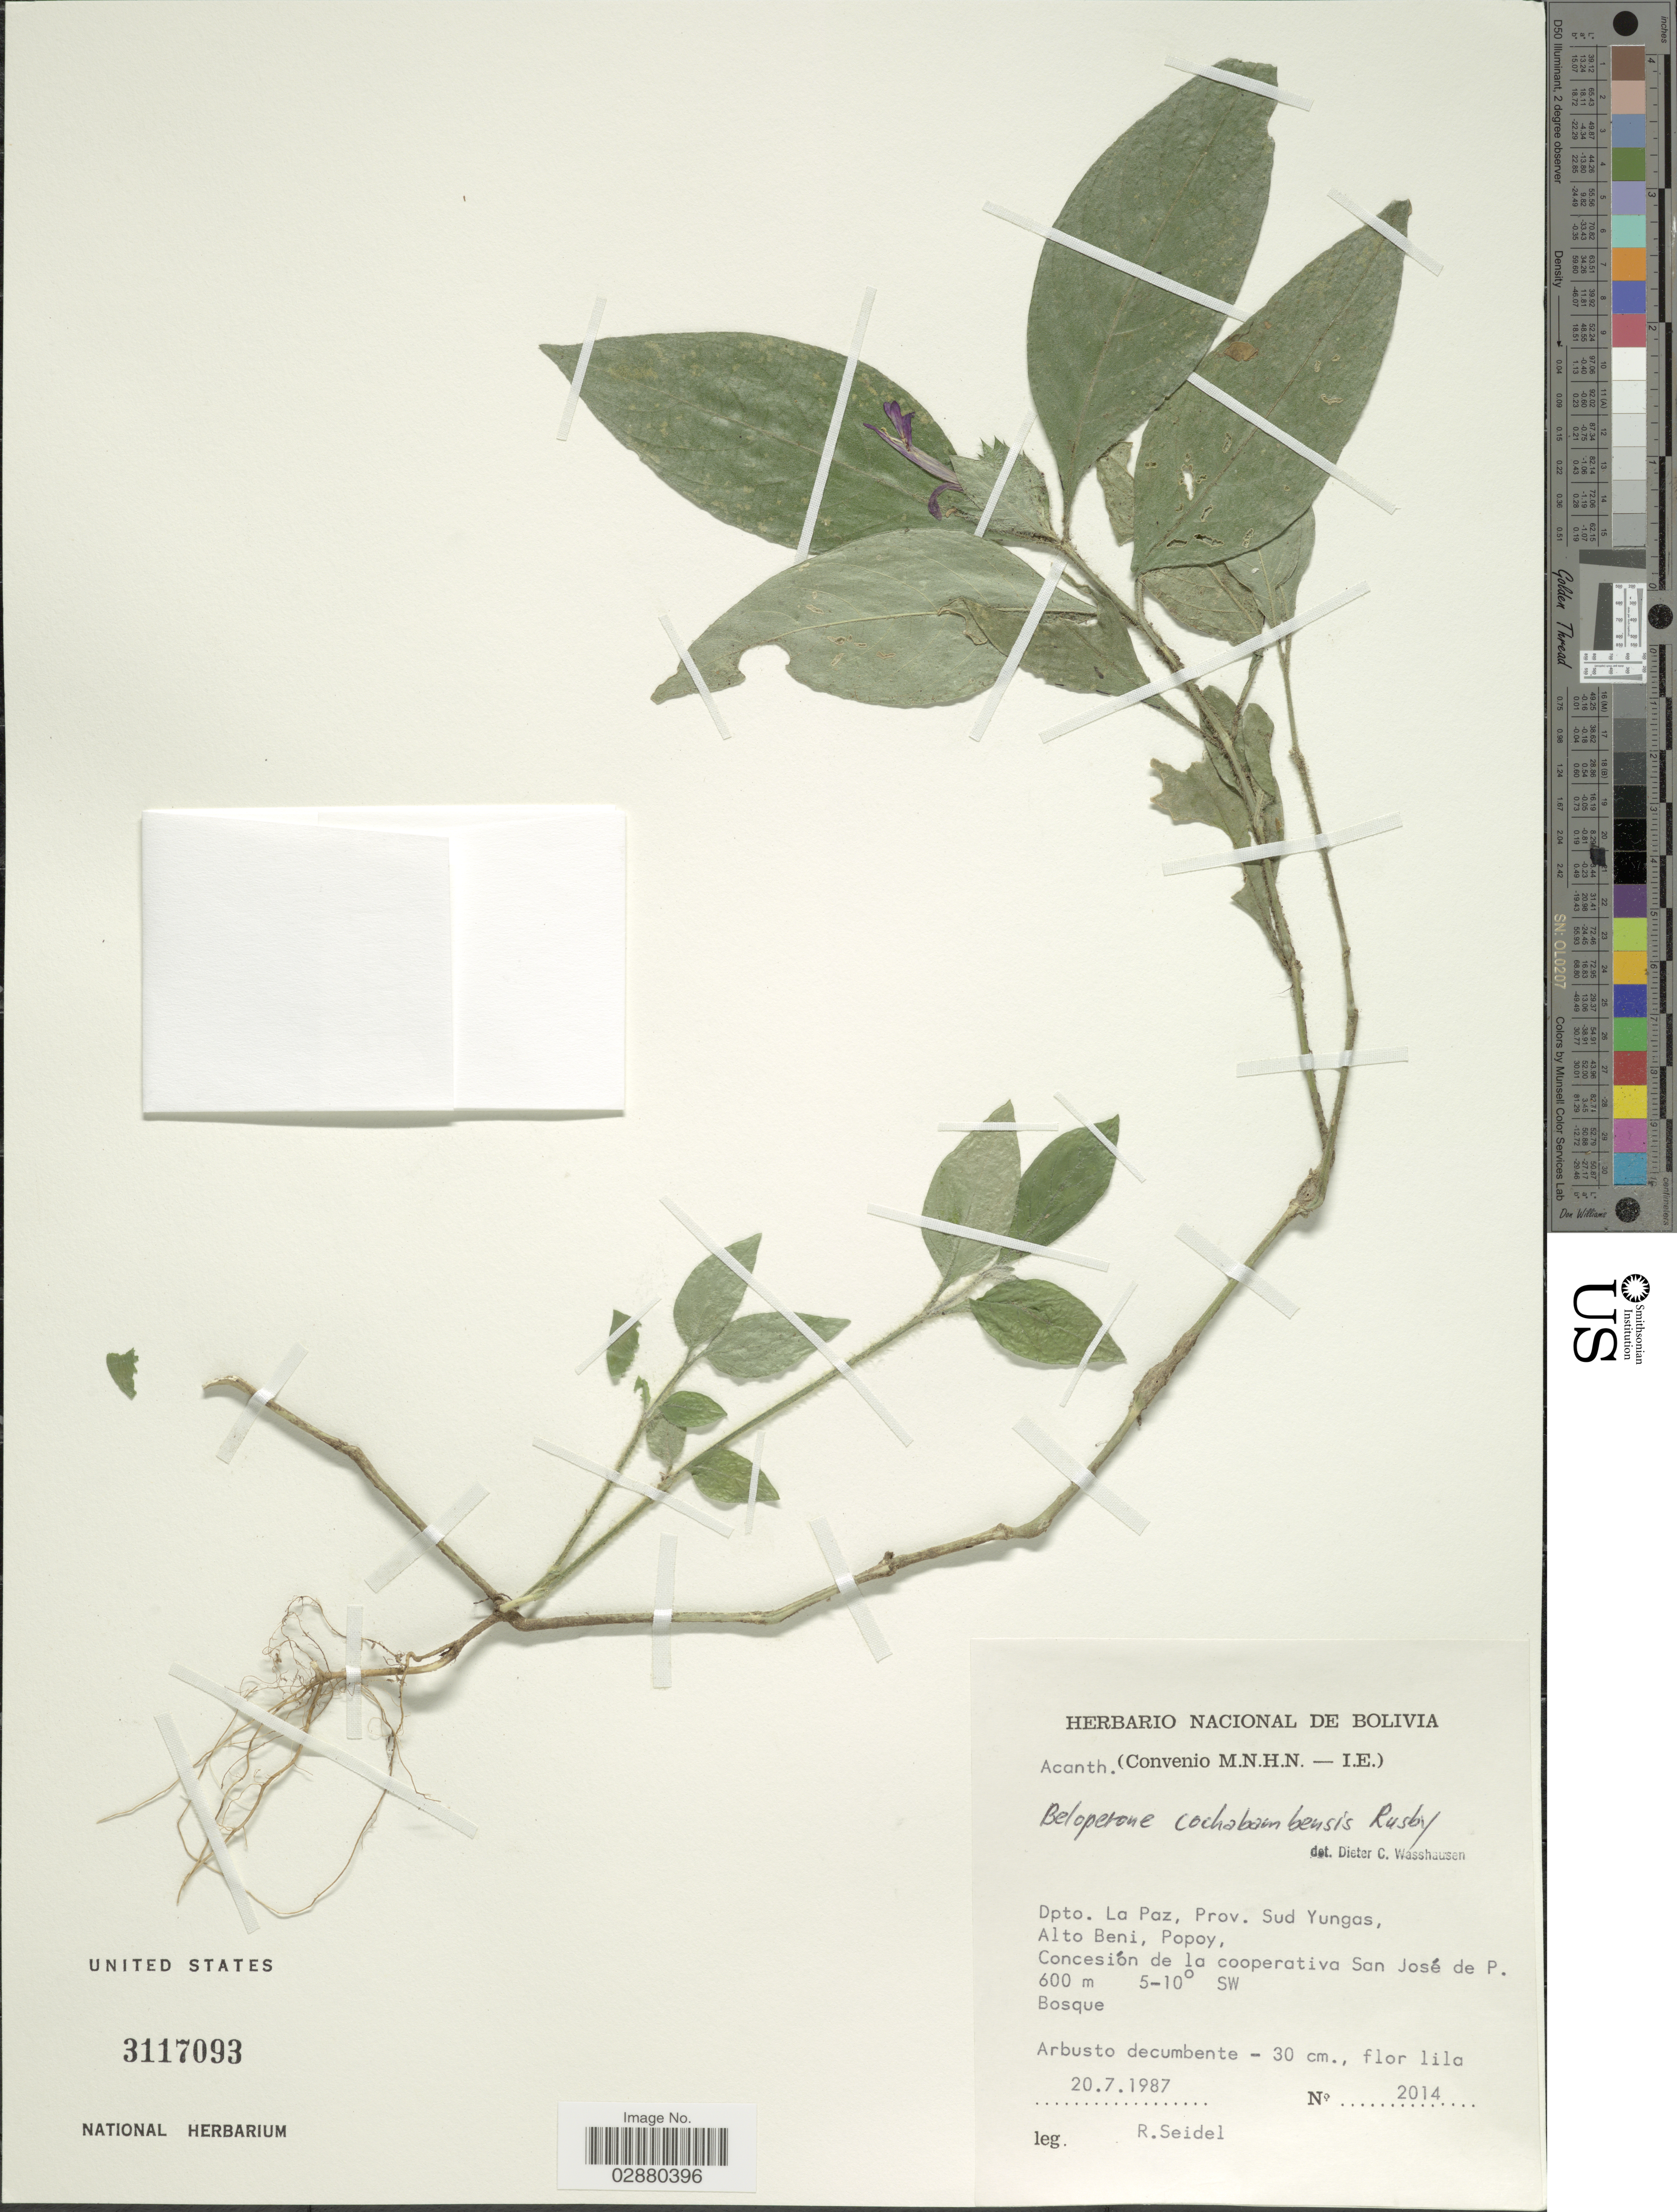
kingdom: Plantae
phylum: Tracheophyta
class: Magnoliopsida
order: Lamiales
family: Acanthaceae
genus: Justicia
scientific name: Justicia ramulosa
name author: (Morong) V.A.W. Graham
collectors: R. Seidel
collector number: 2014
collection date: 1987-07-20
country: Bolivia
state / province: La Paz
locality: Dpto. La Paz, Prov. Sud Yungas, Alto Beni, Popoy, Concesión de la cooperativa San José de P.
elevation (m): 600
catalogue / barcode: US 3117093